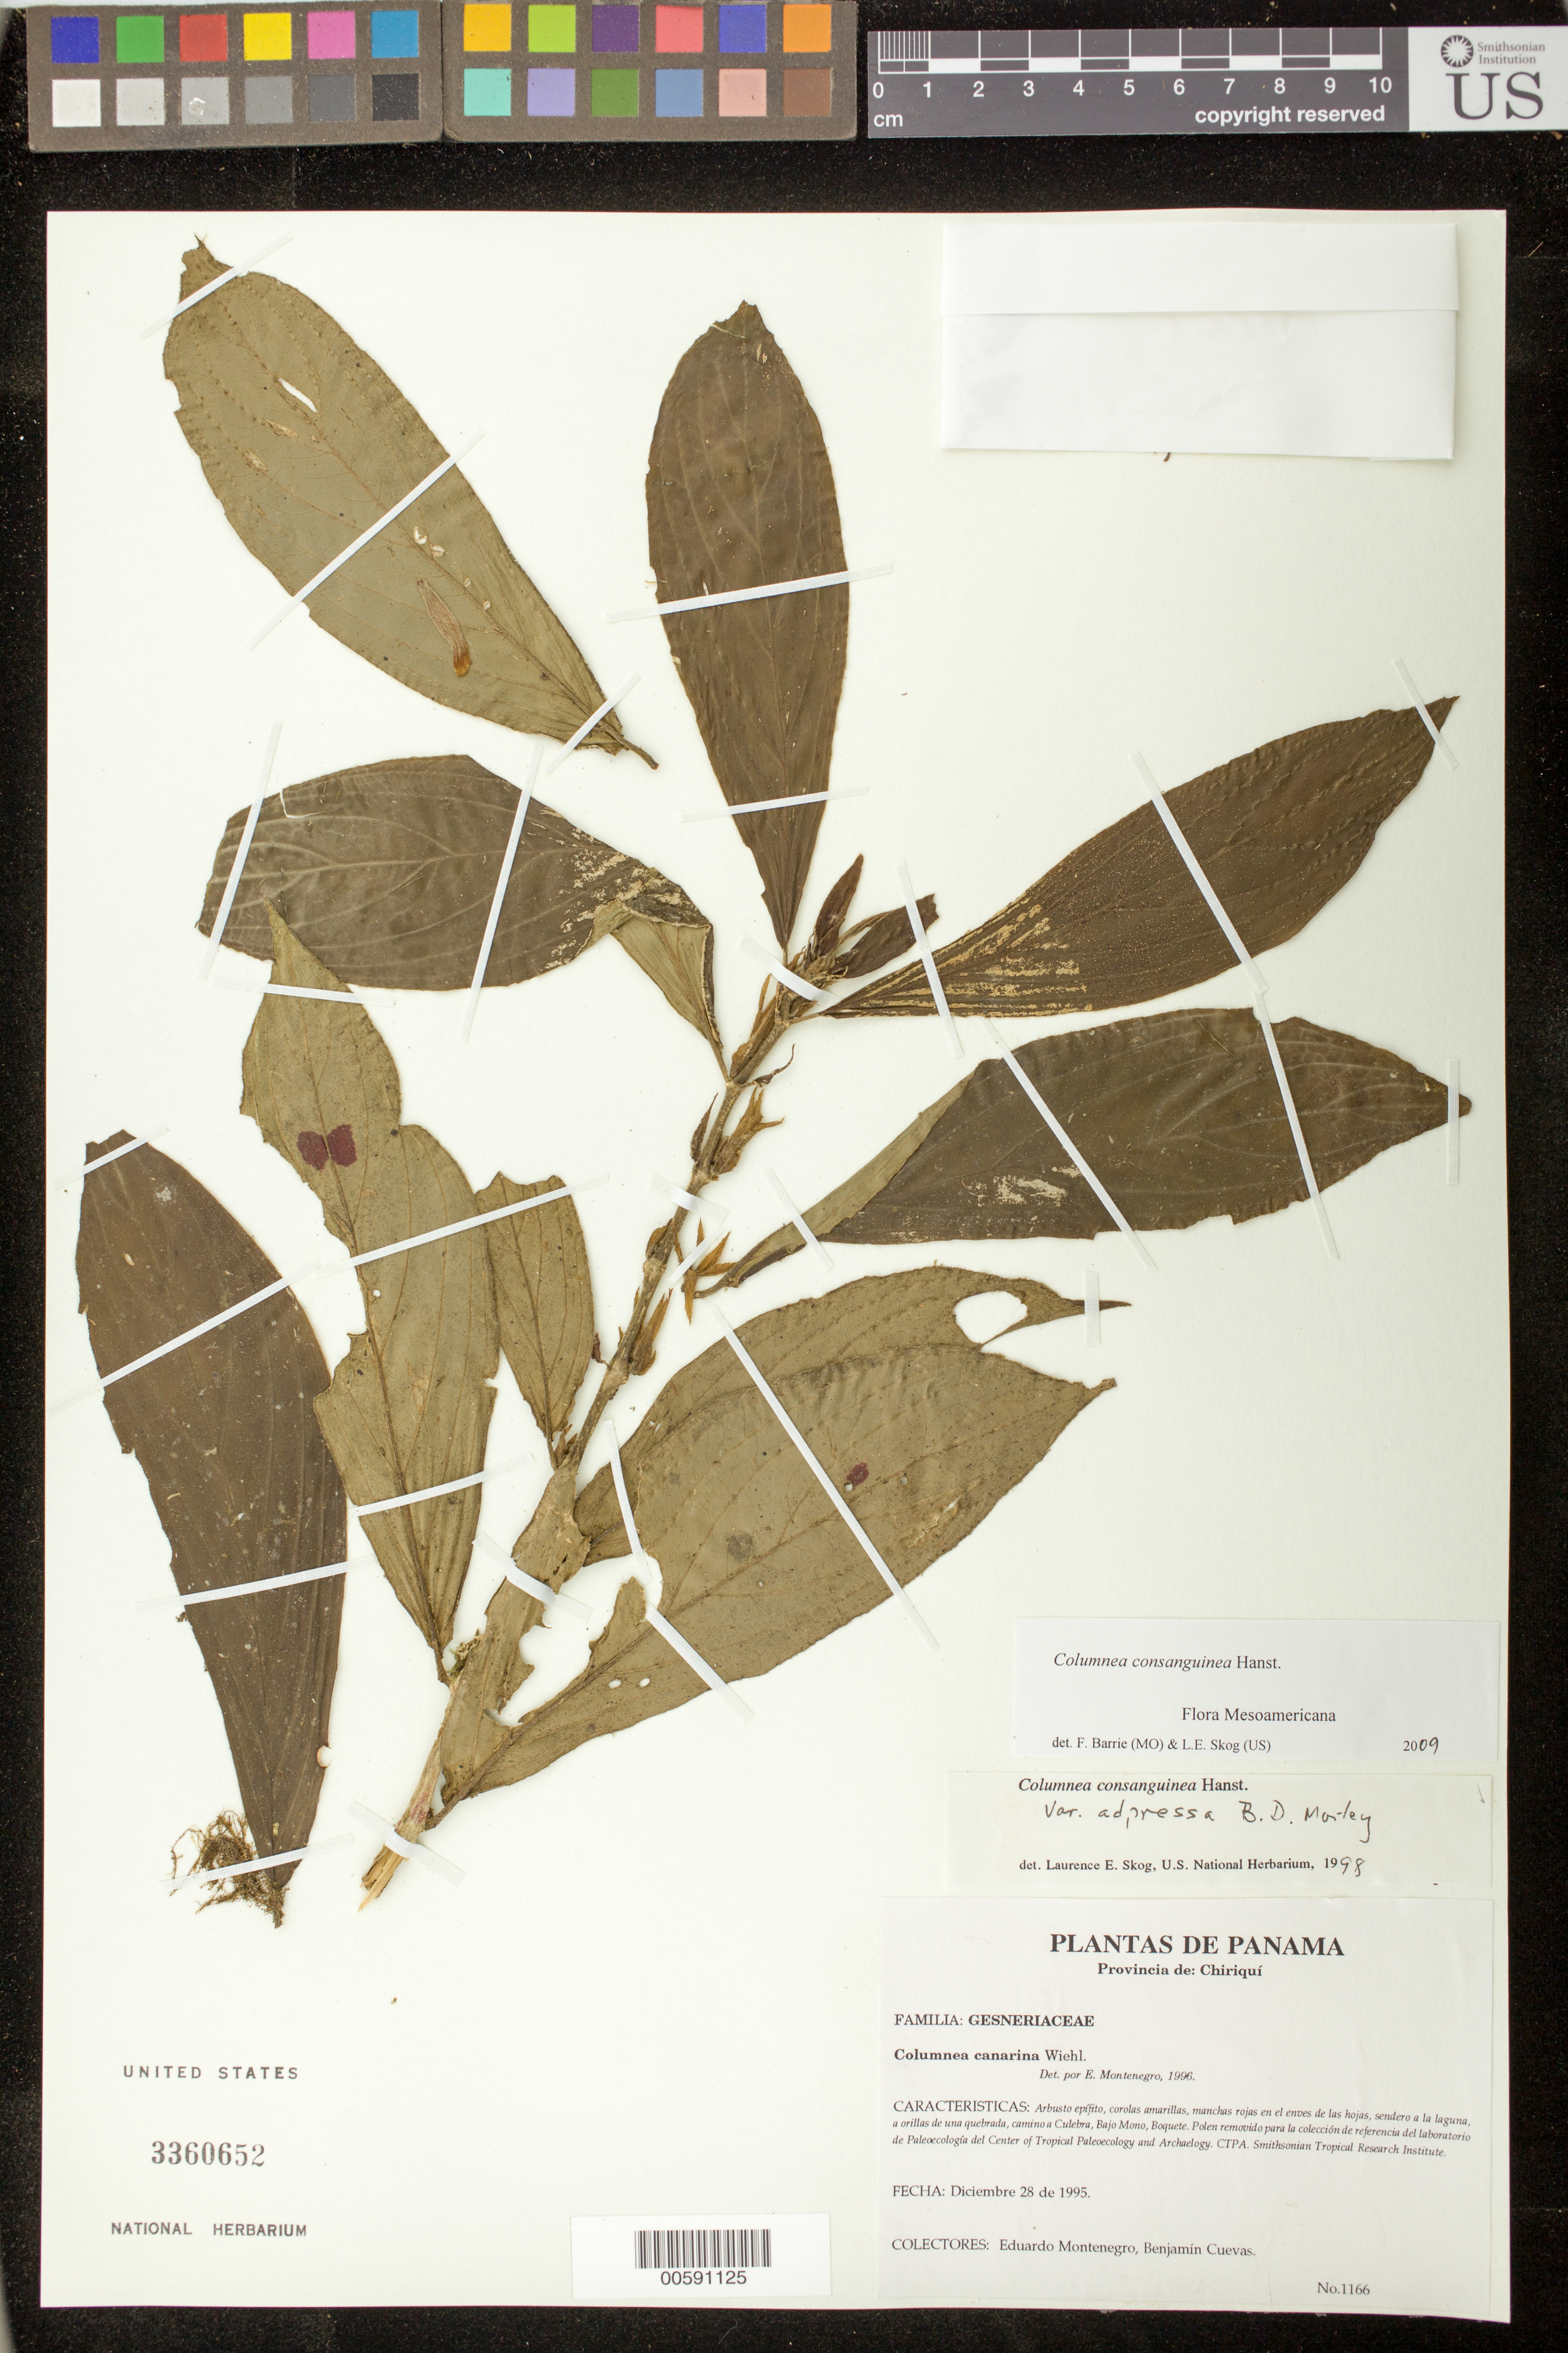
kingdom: Plantae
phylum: Tracheophyta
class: Magnoliopsida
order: Lamiales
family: Gesneriaceae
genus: Columnea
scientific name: Columnea consanguinea var. adpressa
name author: B.D. Morley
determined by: Skog, Laurence E.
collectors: E. Montenegro & B. Cuevas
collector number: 1166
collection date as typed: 28 Dec 1995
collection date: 1995-12-28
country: Panama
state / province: Chiriquí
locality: Sendero a la laguna, a orillas de una quebrada, camino a Culebra, Bajo Mono, Boquete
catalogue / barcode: US 3360652